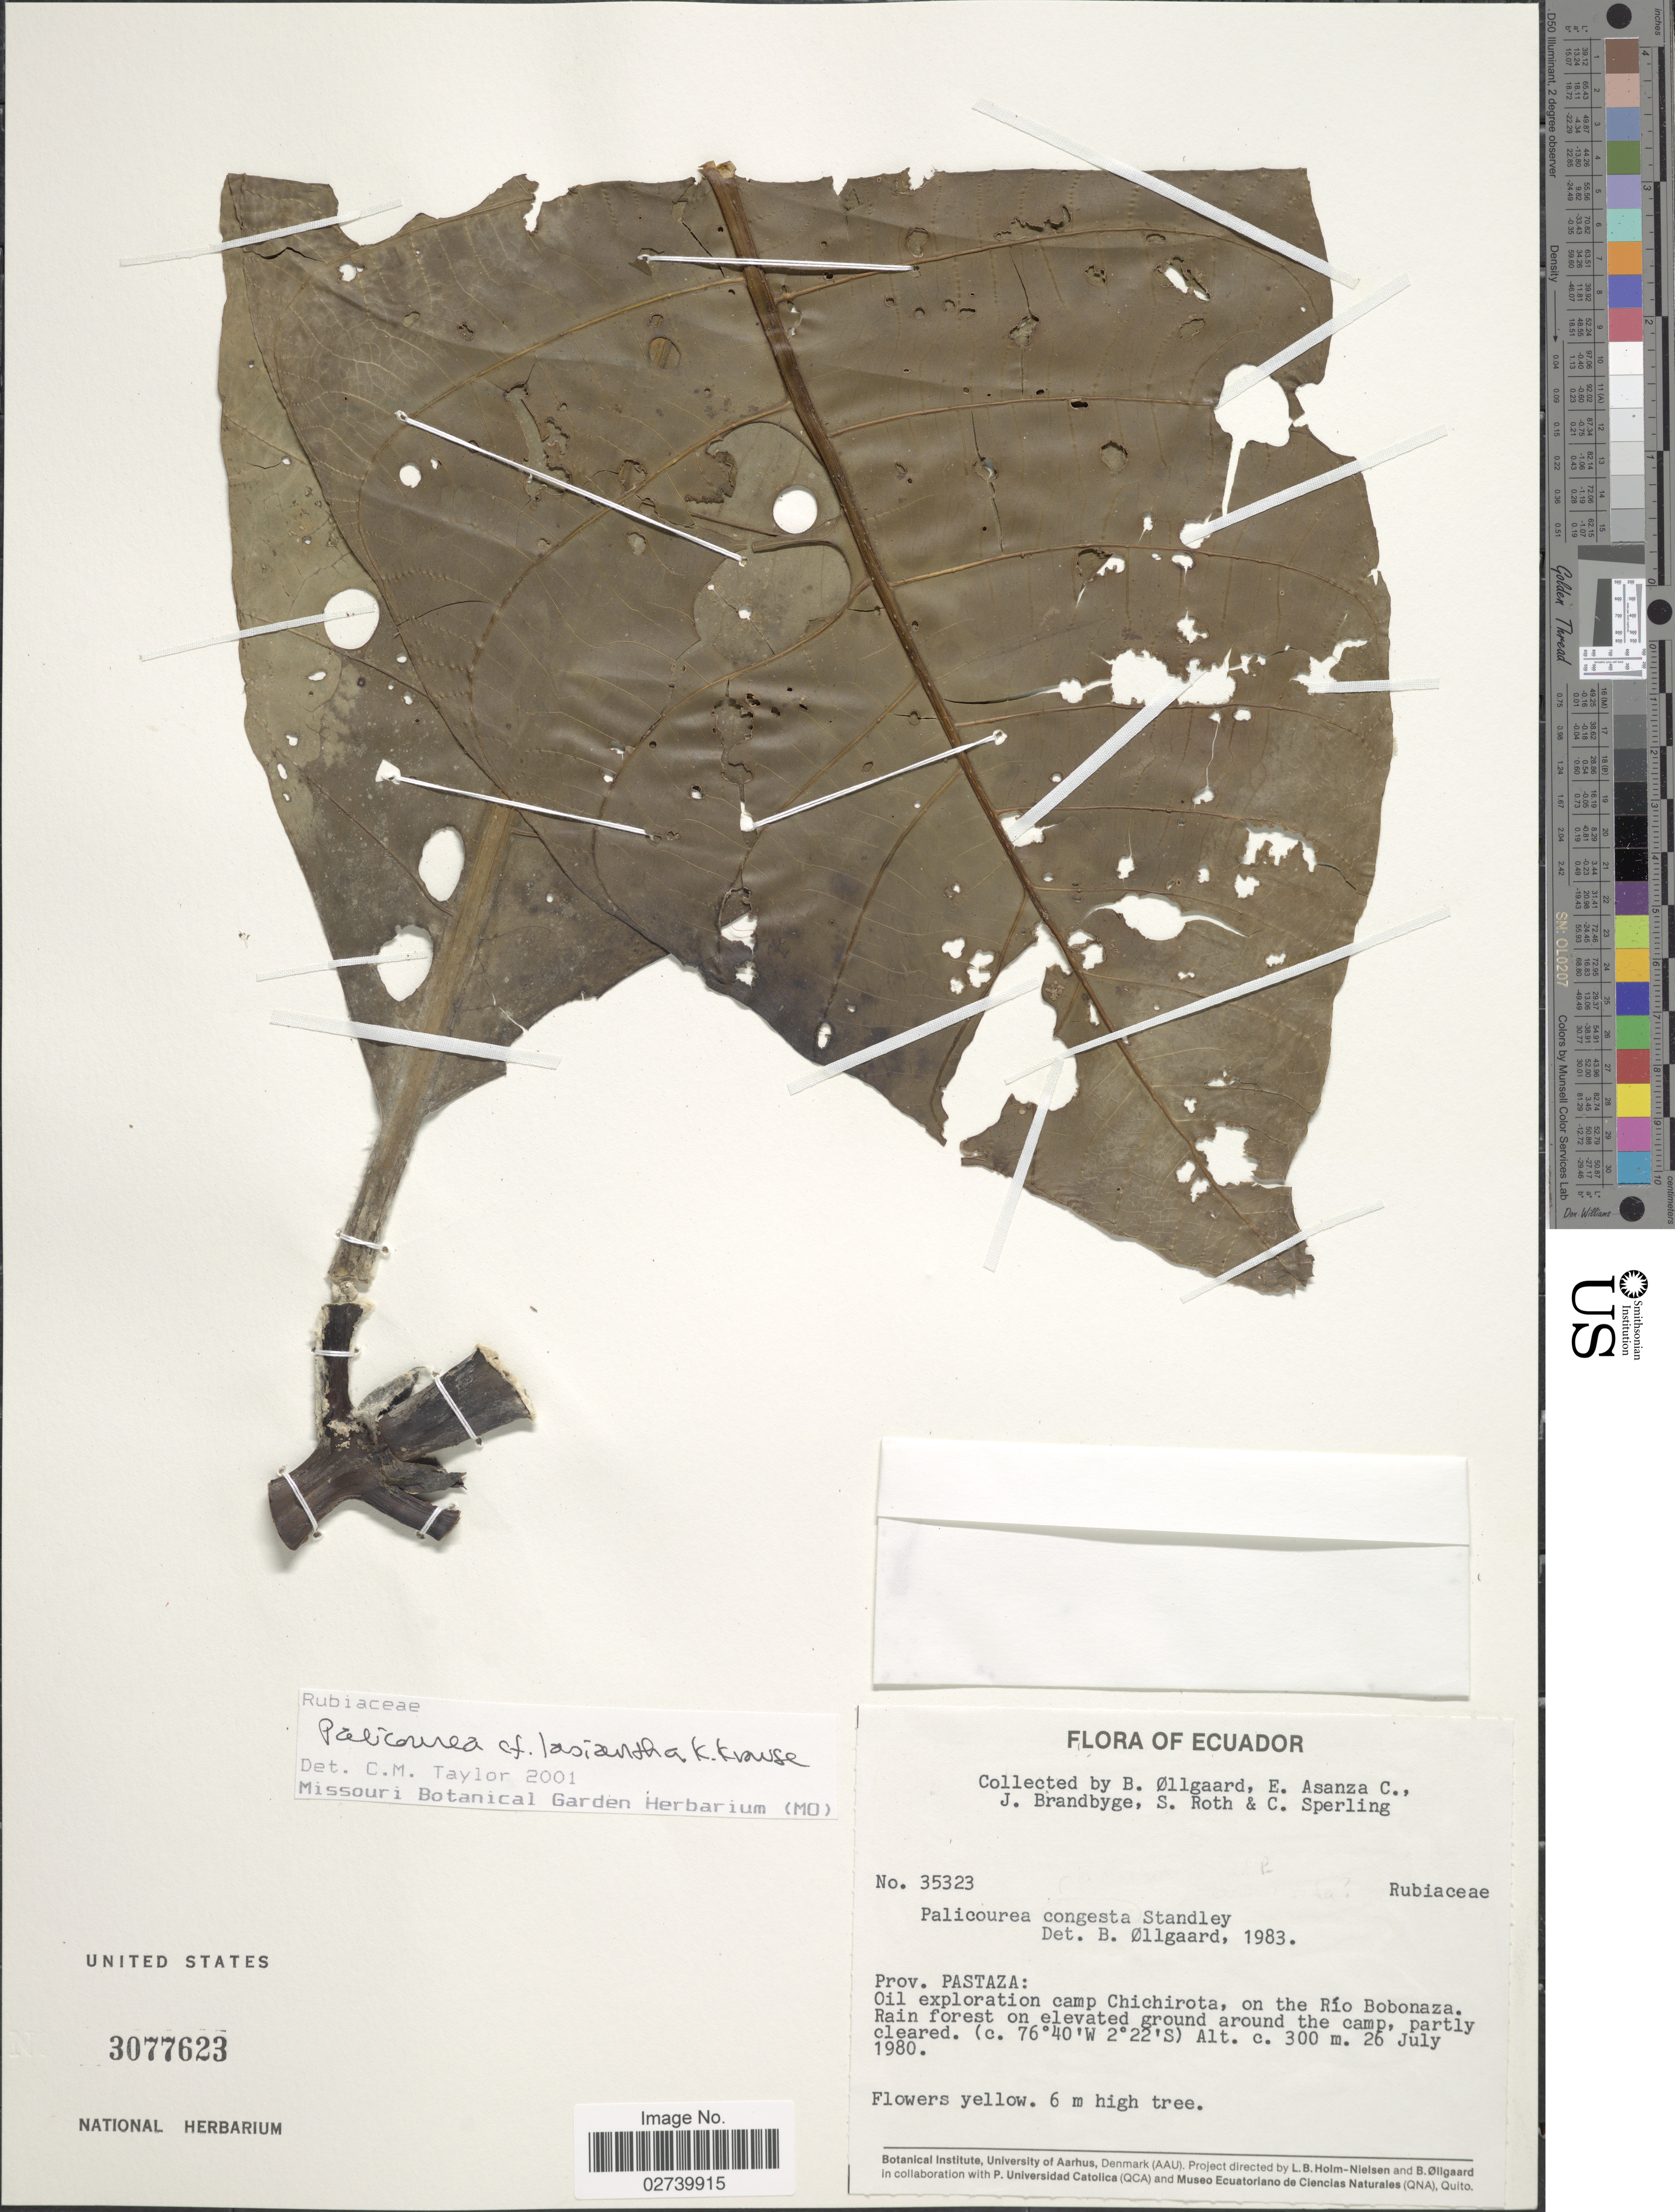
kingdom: Plantae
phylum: Tracheophyta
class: Magnoliopsida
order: Gentianales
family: Rubiaceae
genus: Palicourea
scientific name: Palicourea lasiantha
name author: Krause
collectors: B. Øllgaard, E. Asanza C., J. Brandbyge, S. Roth & C. Sperling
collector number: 35323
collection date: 1980-07-26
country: Ecuador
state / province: Pastaza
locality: Oil exploration camp Chichirota, on the Río Bobonaza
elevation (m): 300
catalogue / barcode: US 3077623